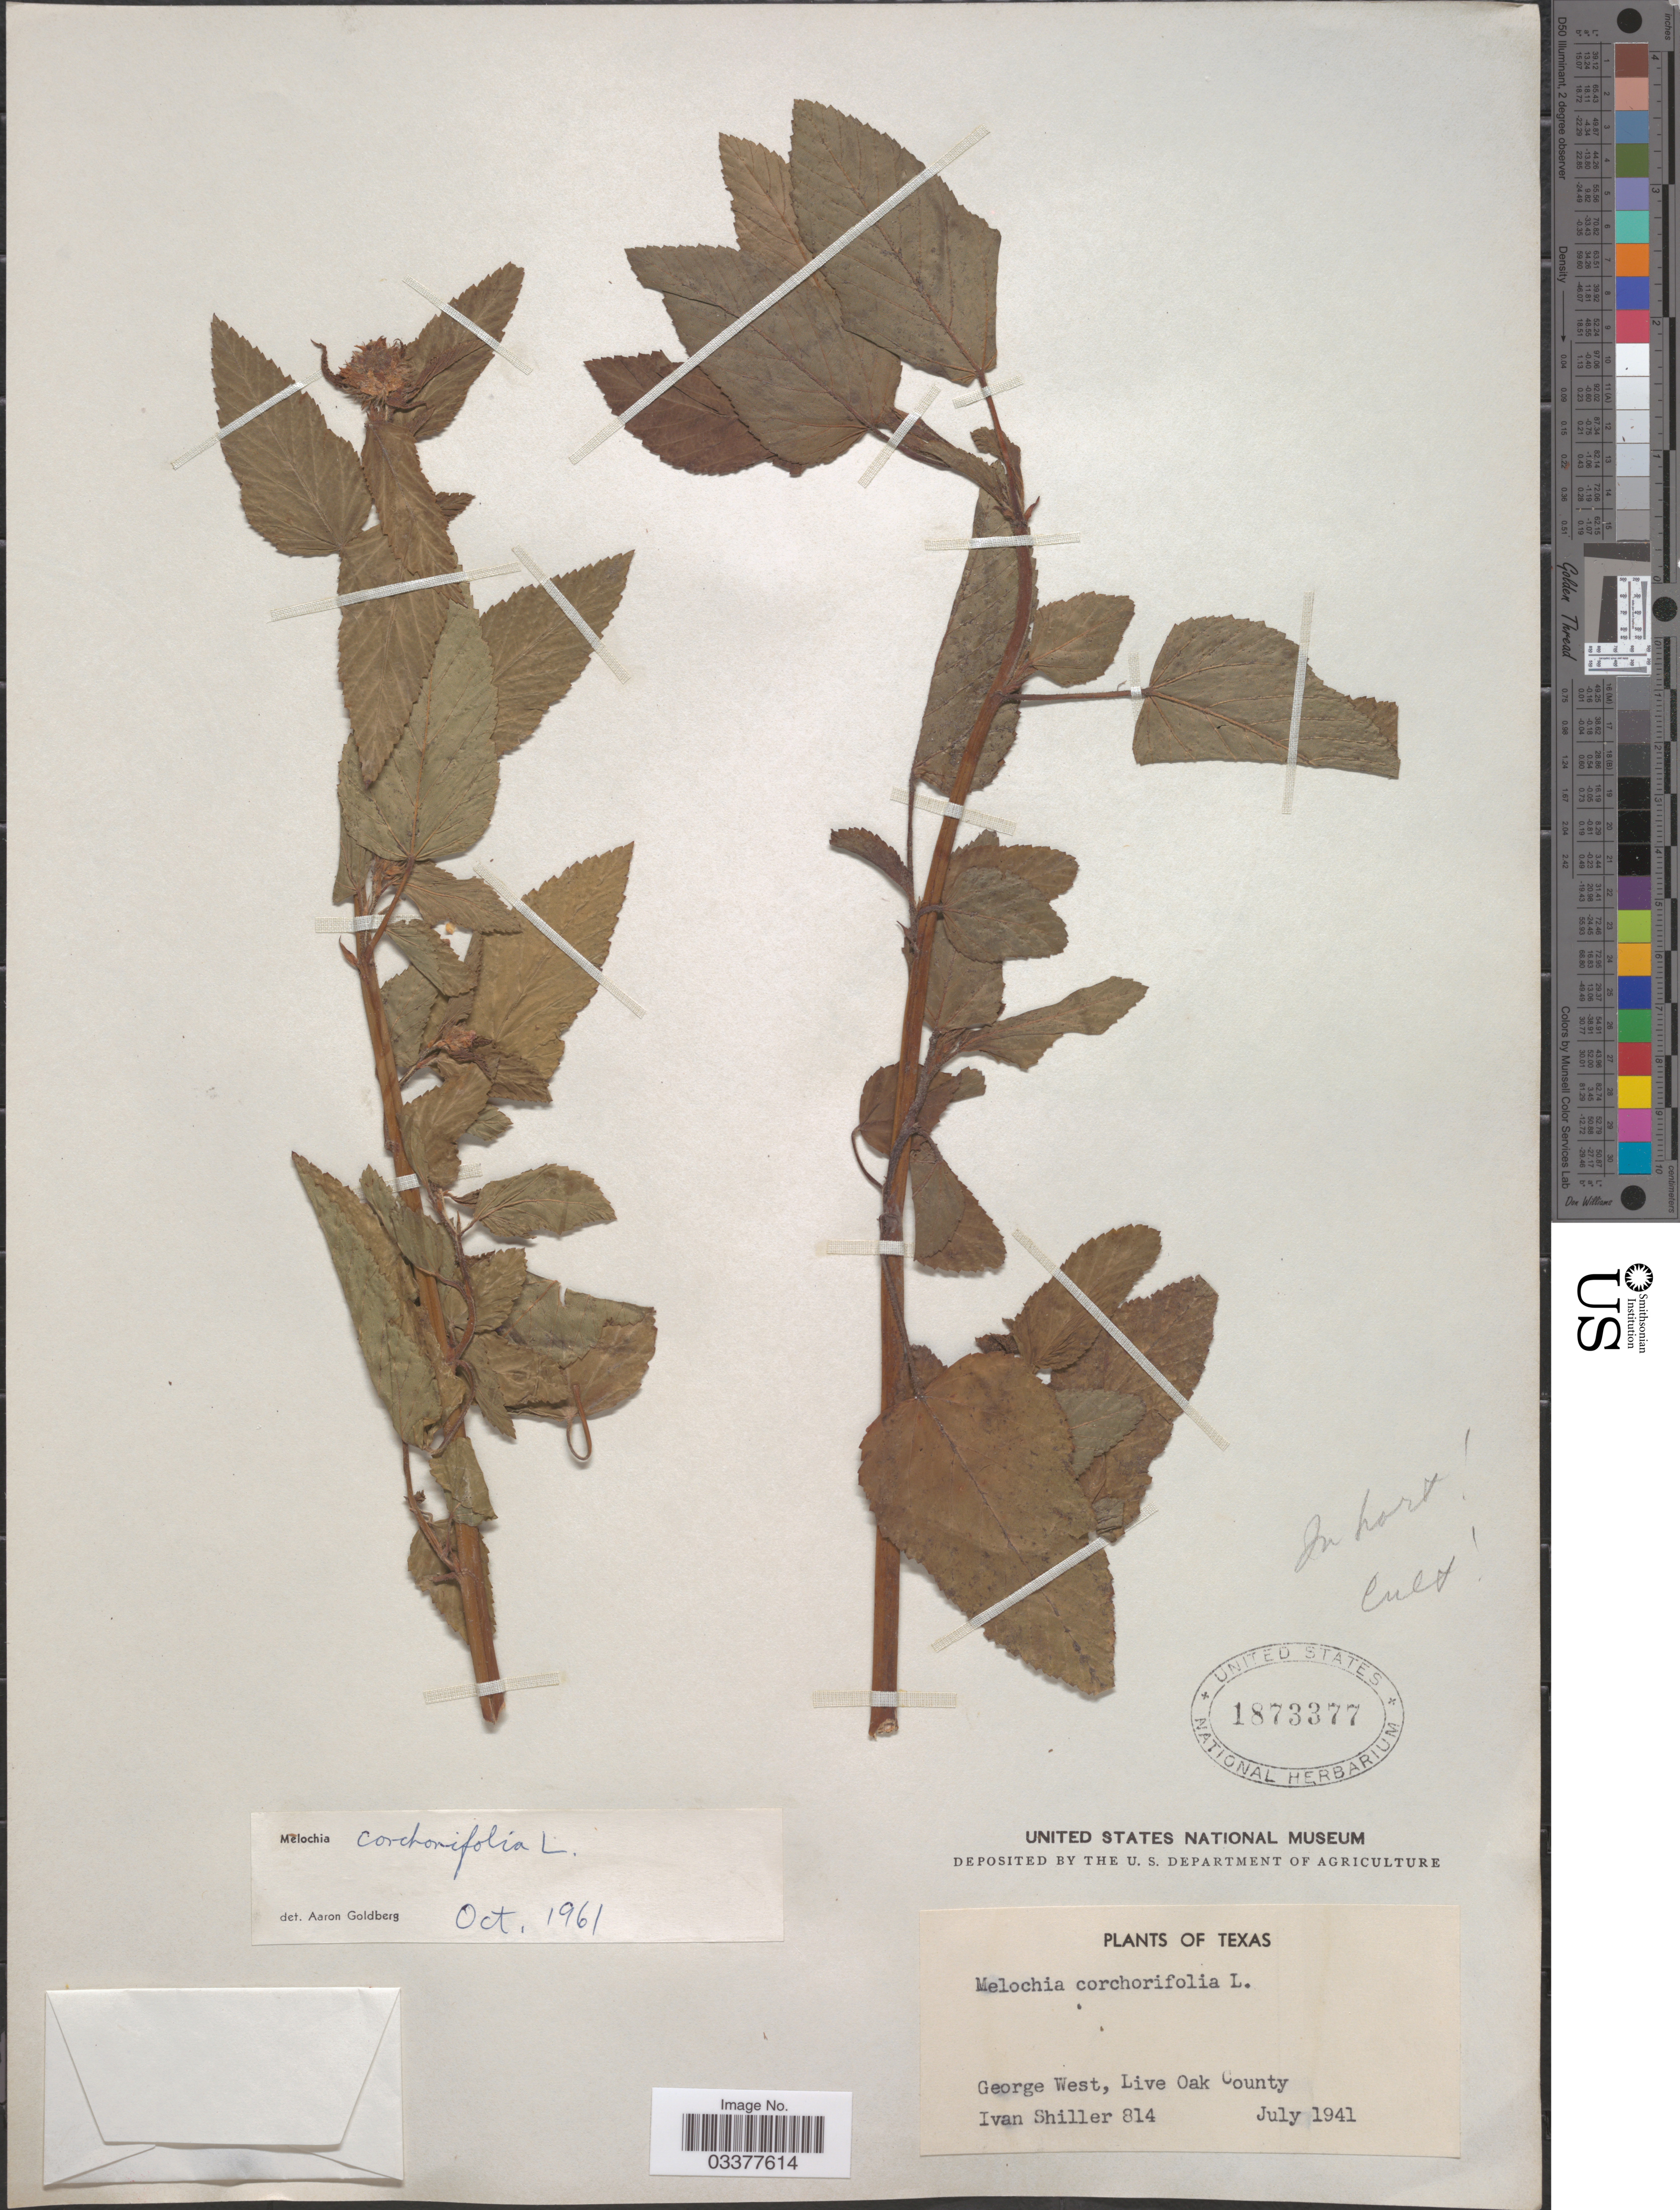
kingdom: Plantae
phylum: Tracheophyta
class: Magnoliopsida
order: Malvales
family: Malvaceae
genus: Melochia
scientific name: Melochia corchorifolia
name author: L.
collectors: I. Shiller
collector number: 814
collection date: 1941-07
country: United States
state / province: Texas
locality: George West, Live Oak County.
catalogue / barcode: US 1873377